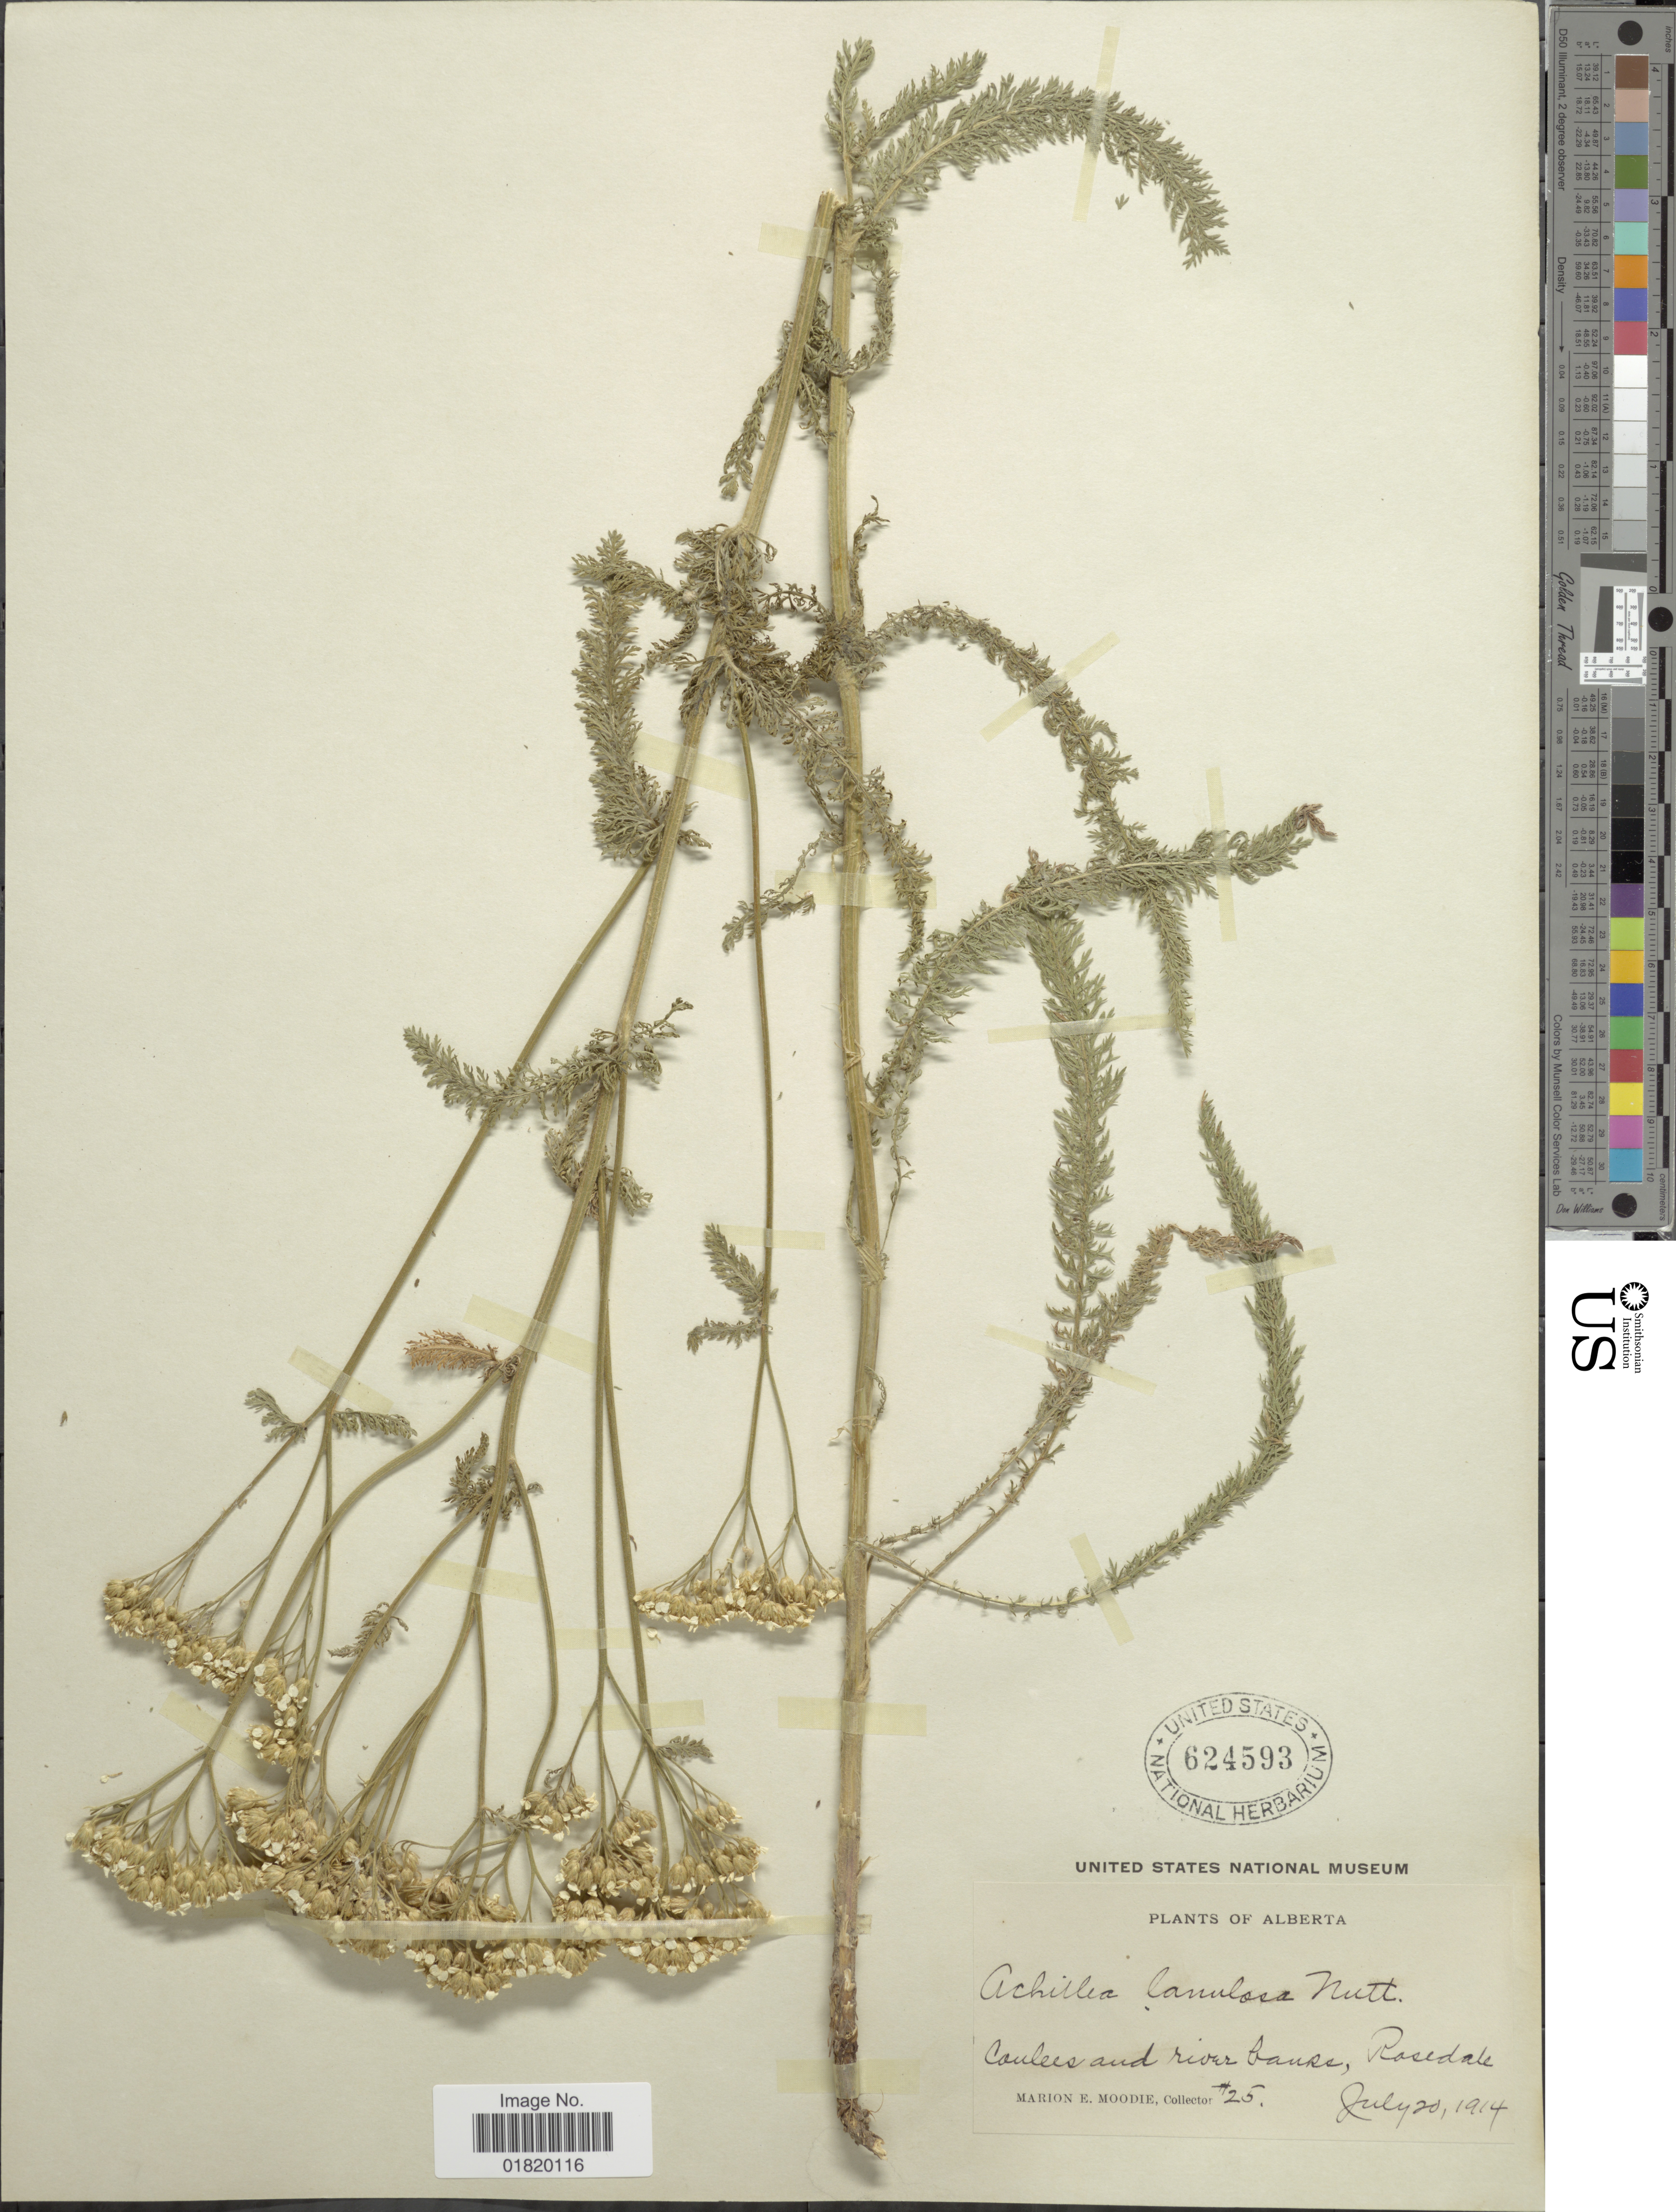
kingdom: Plantae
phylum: Tracheophyta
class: Magnoliopsida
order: Asterales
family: Asteraceae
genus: Achillea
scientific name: Achillea millefolium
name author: L.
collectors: M. E. Moodie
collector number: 25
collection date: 1914-07-20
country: Canada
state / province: Alberta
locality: Coulees and river banks, Rosedale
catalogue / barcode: US 624593